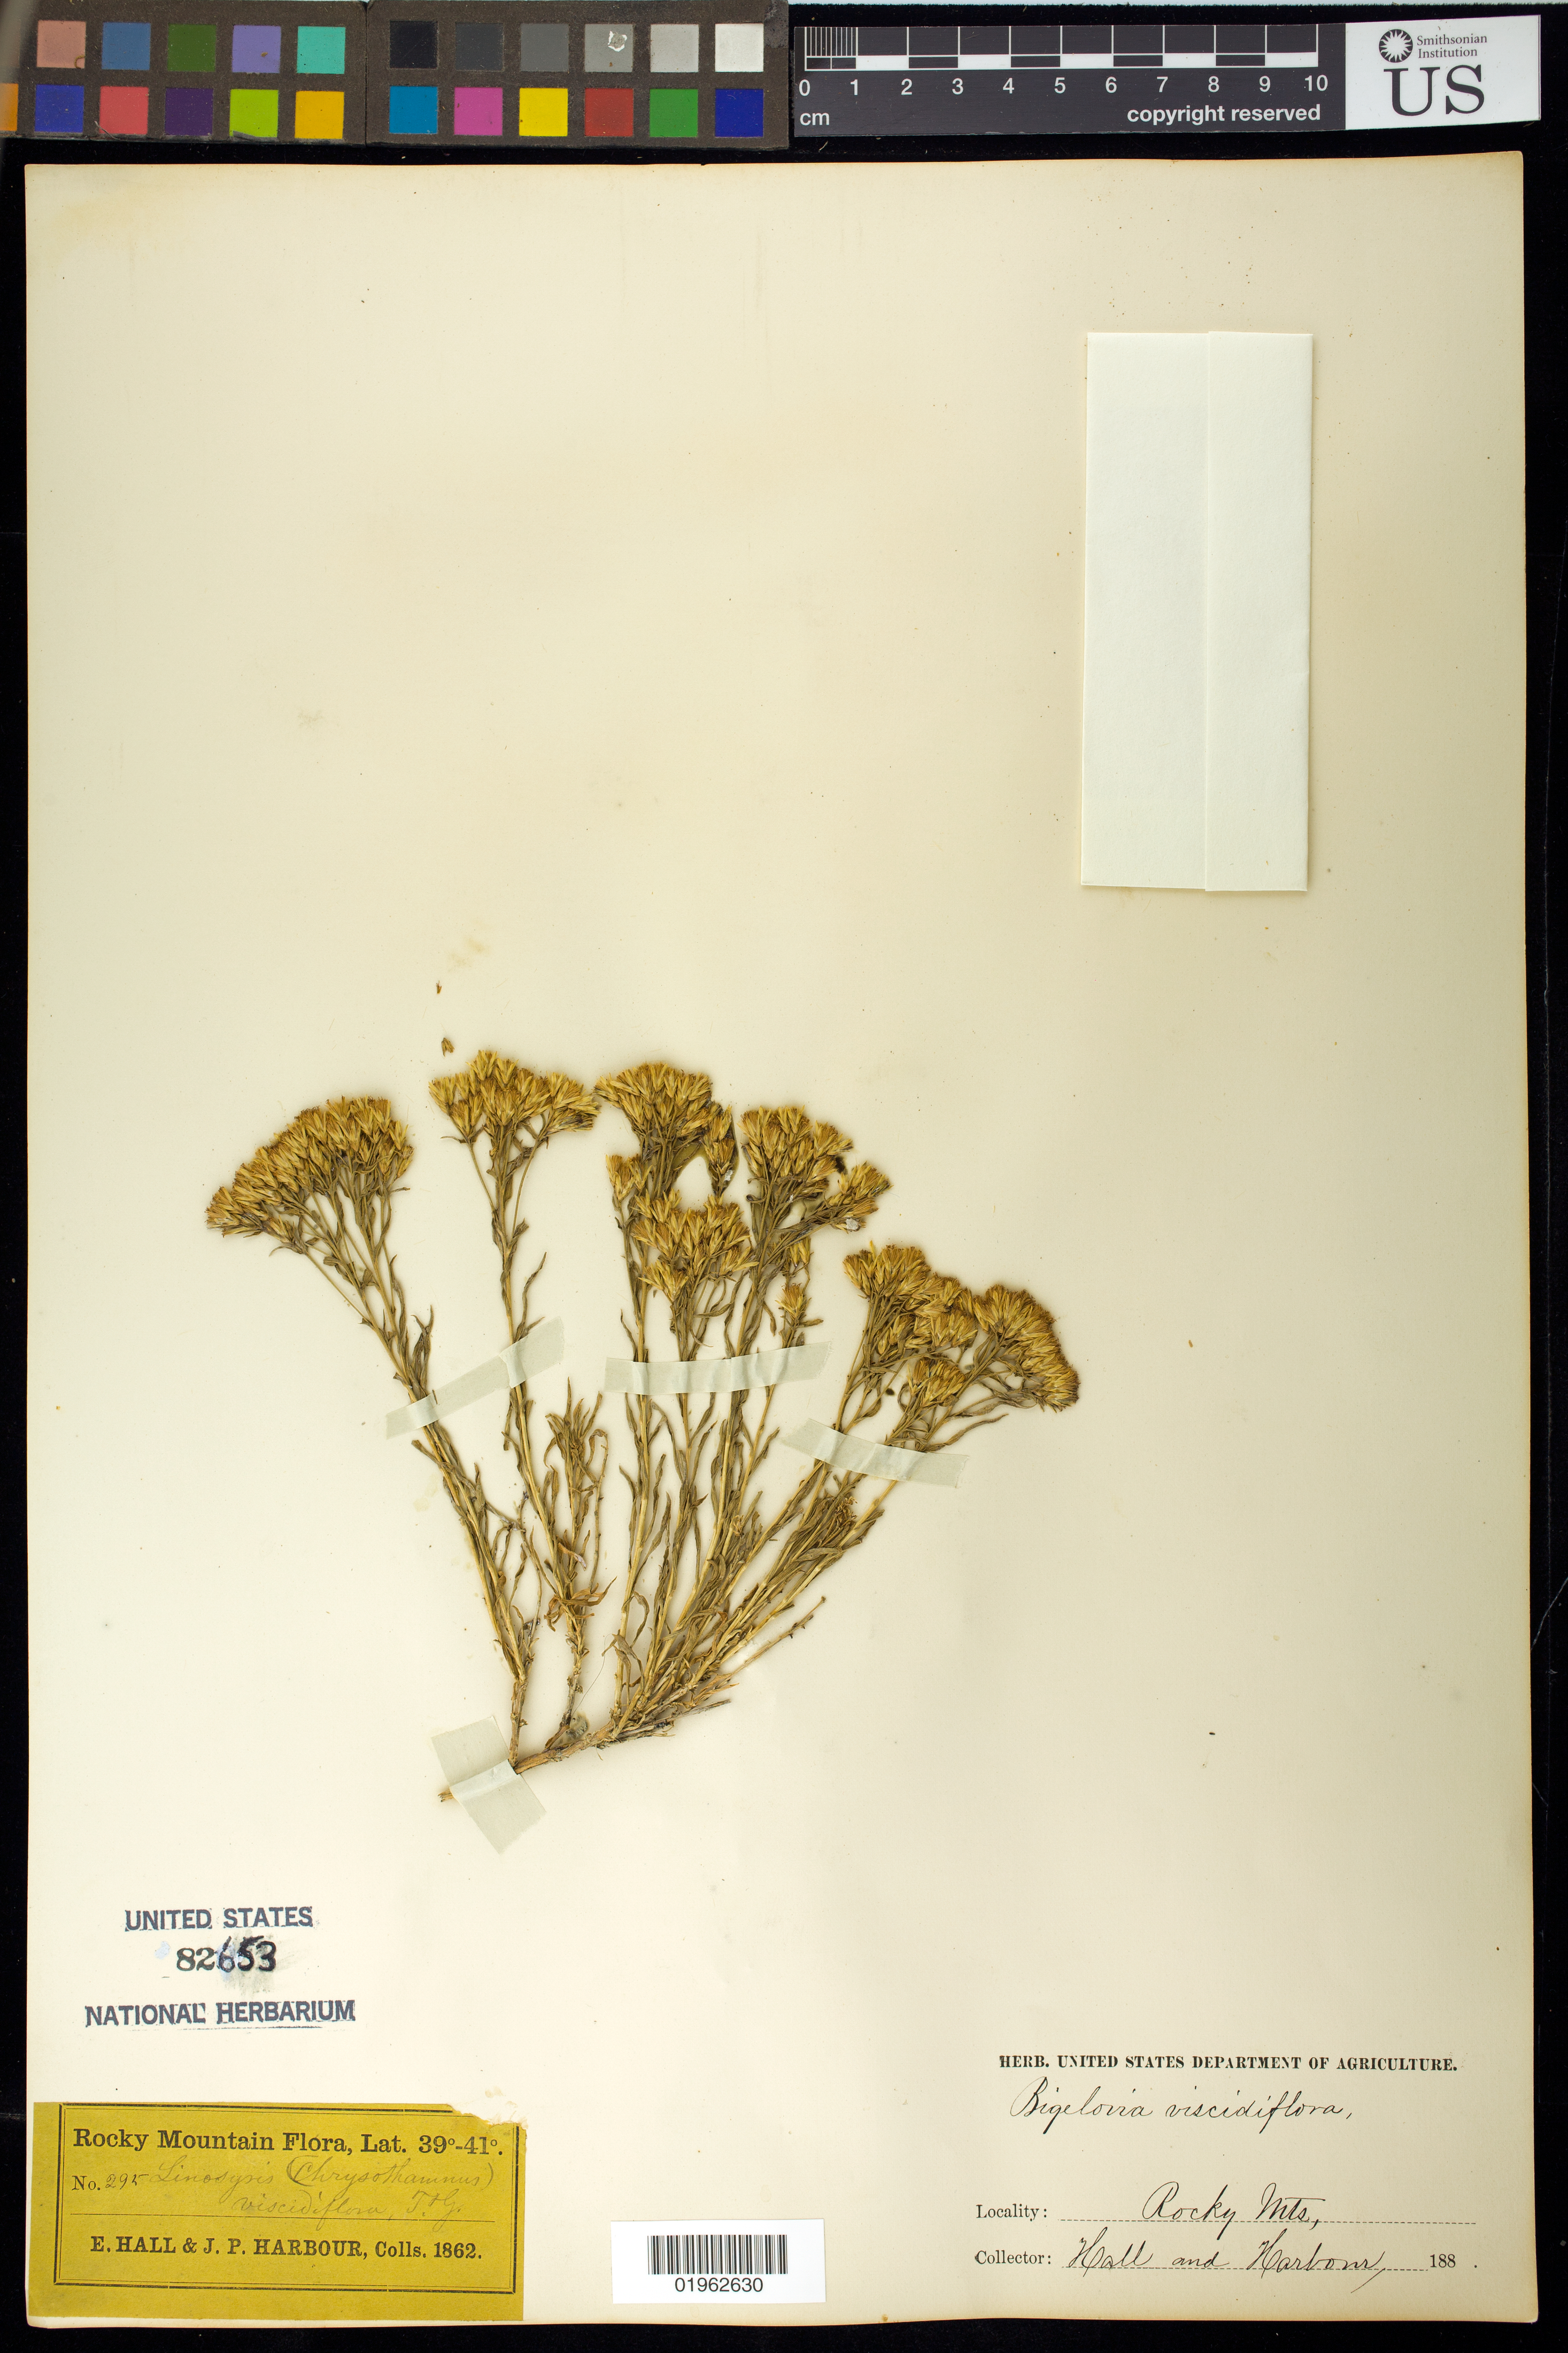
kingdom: Plantae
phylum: Tracheophyta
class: Magnoliopsida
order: Asterales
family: Asteraceae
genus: Chrysothamnus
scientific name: Chrysothamnus viscidiflorus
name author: (Hook.) Nutt.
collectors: E. Hall & J. Harbour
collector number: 295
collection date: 1862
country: United States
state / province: Colorado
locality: Rocky Mountains.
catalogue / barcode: US 82653